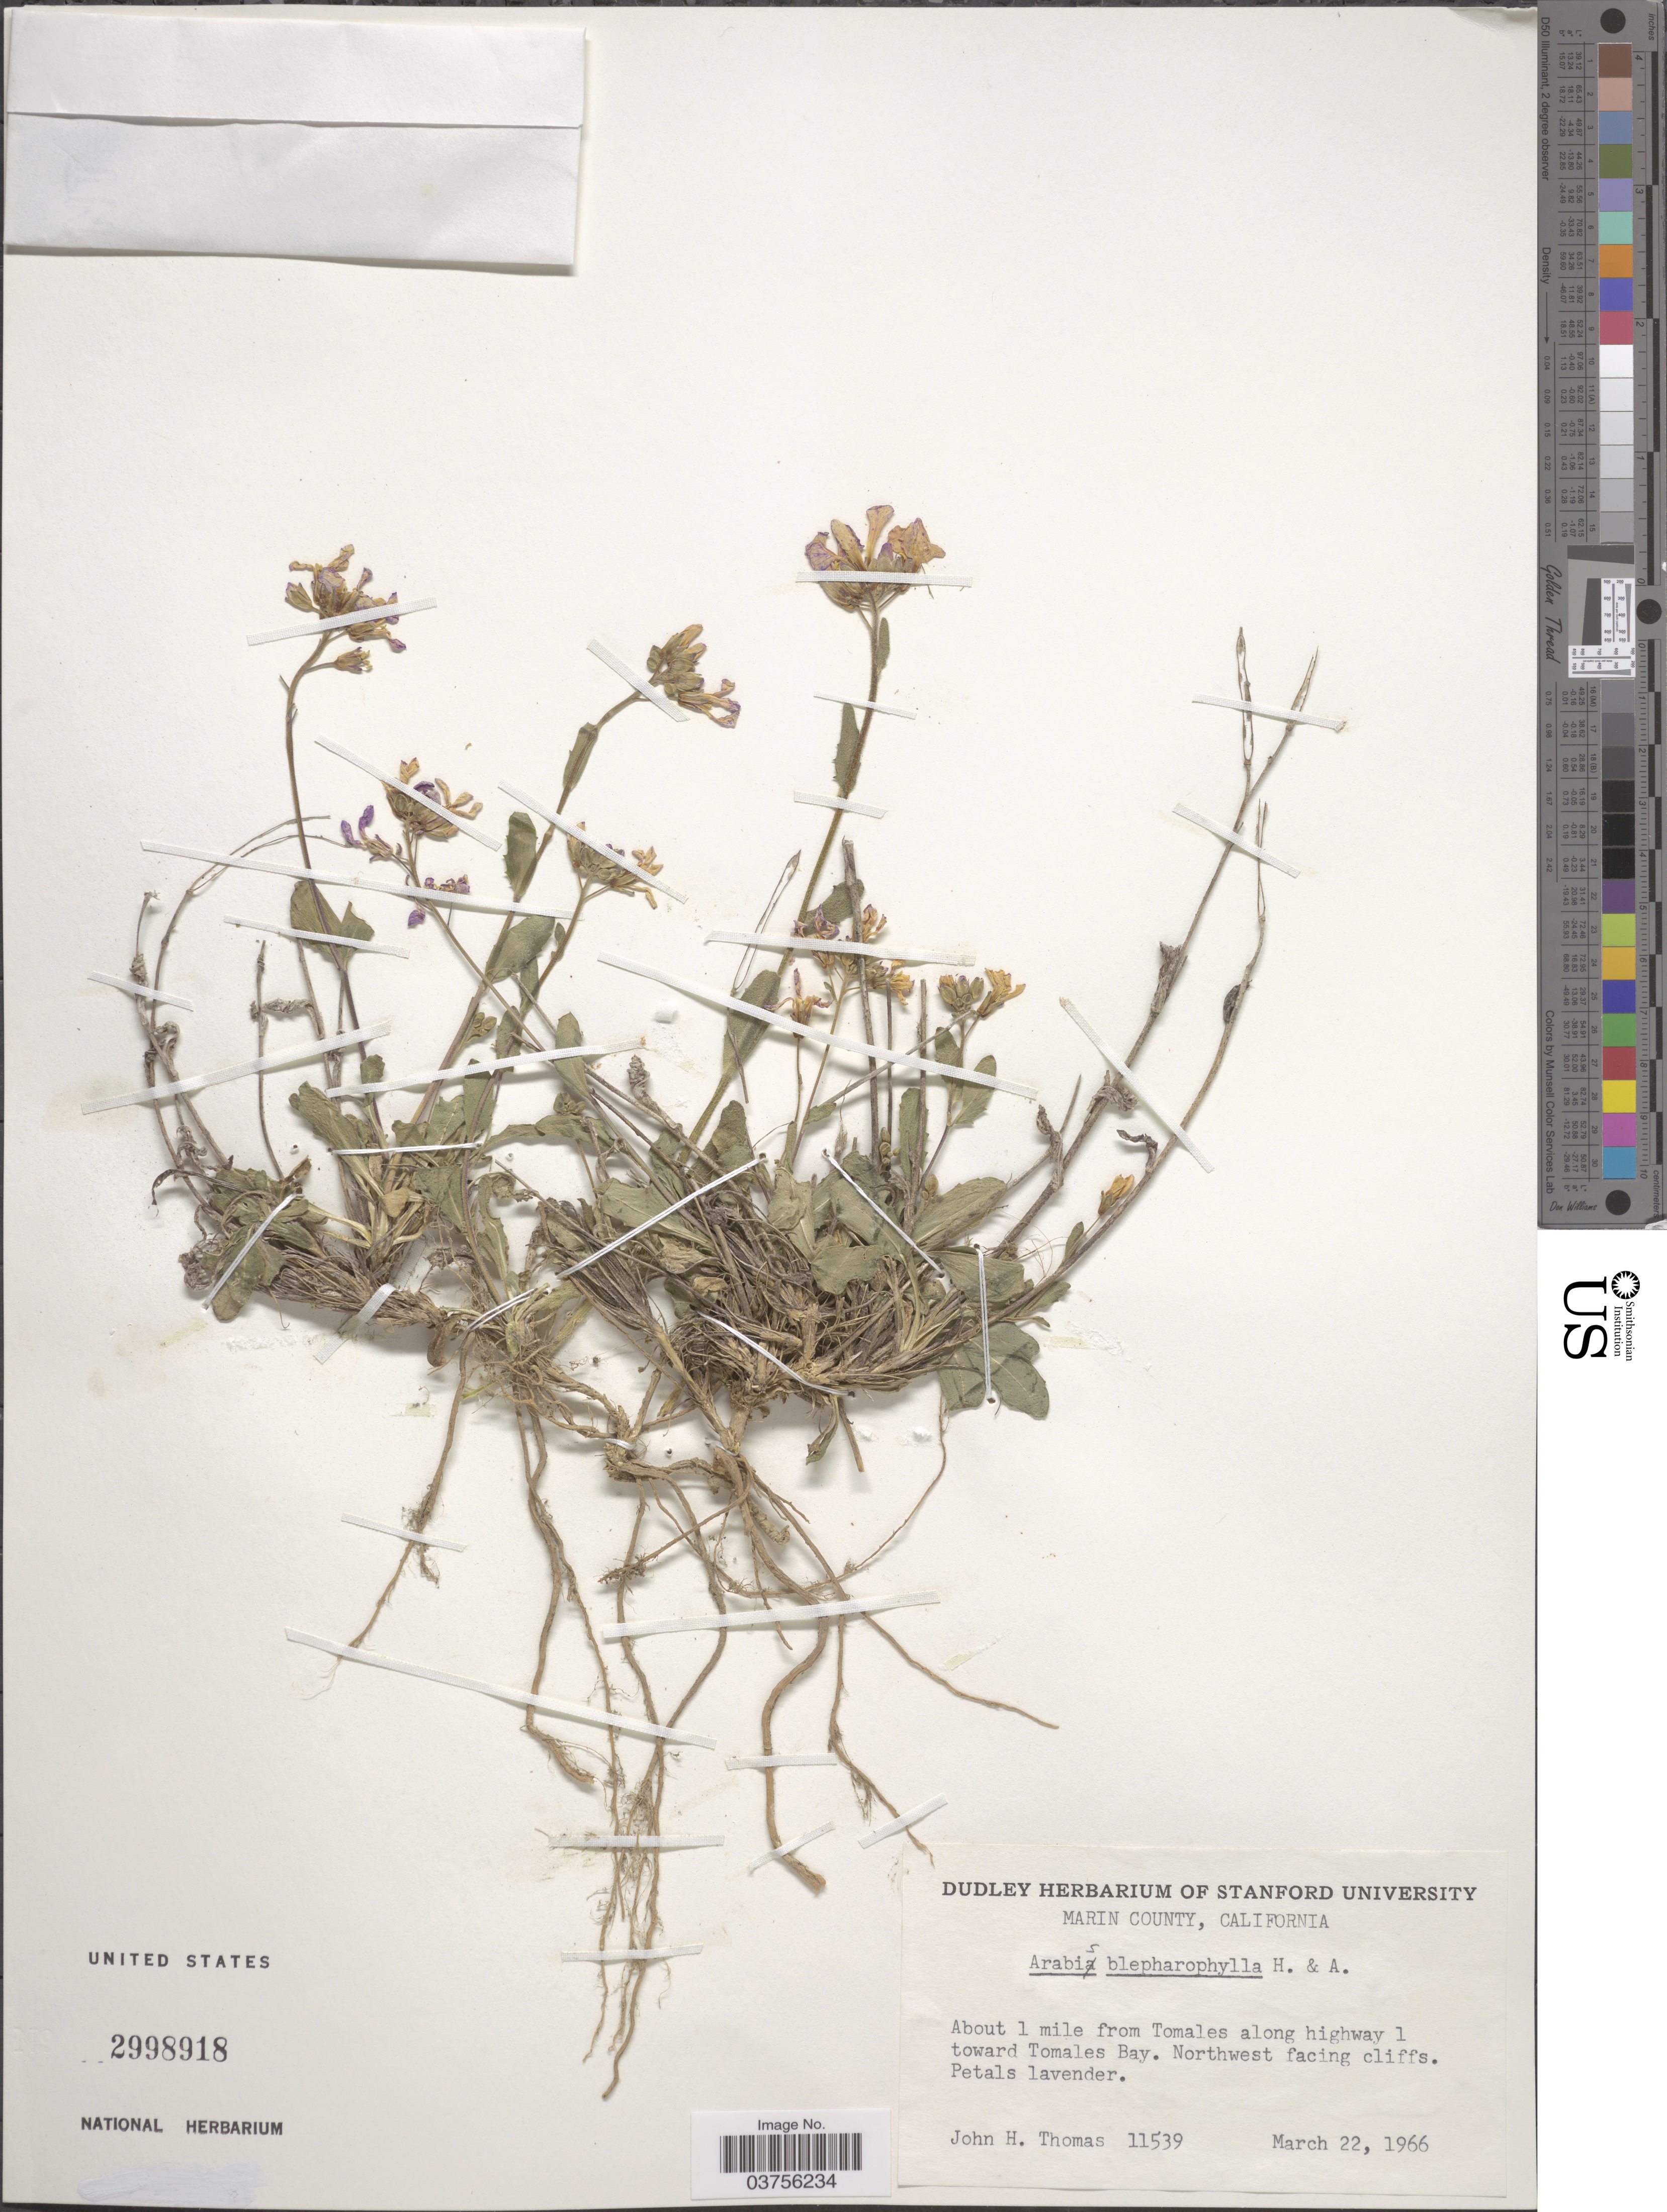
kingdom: Plantae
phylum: Tracheophyta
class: Magnoliopsida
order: Brassicales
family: Brassicaceae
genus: Arabis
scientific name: Arabis blepharophylla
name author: Hook. & Arn.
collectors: J. H. Thomas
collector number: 11539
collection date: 1966-03-22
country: United States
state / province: California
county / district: Marin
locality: Marin County. About 1 mile from Tomales along highway 1 toward Tomales Bay. Northwest facing cliffs.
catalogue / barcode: US 2998918